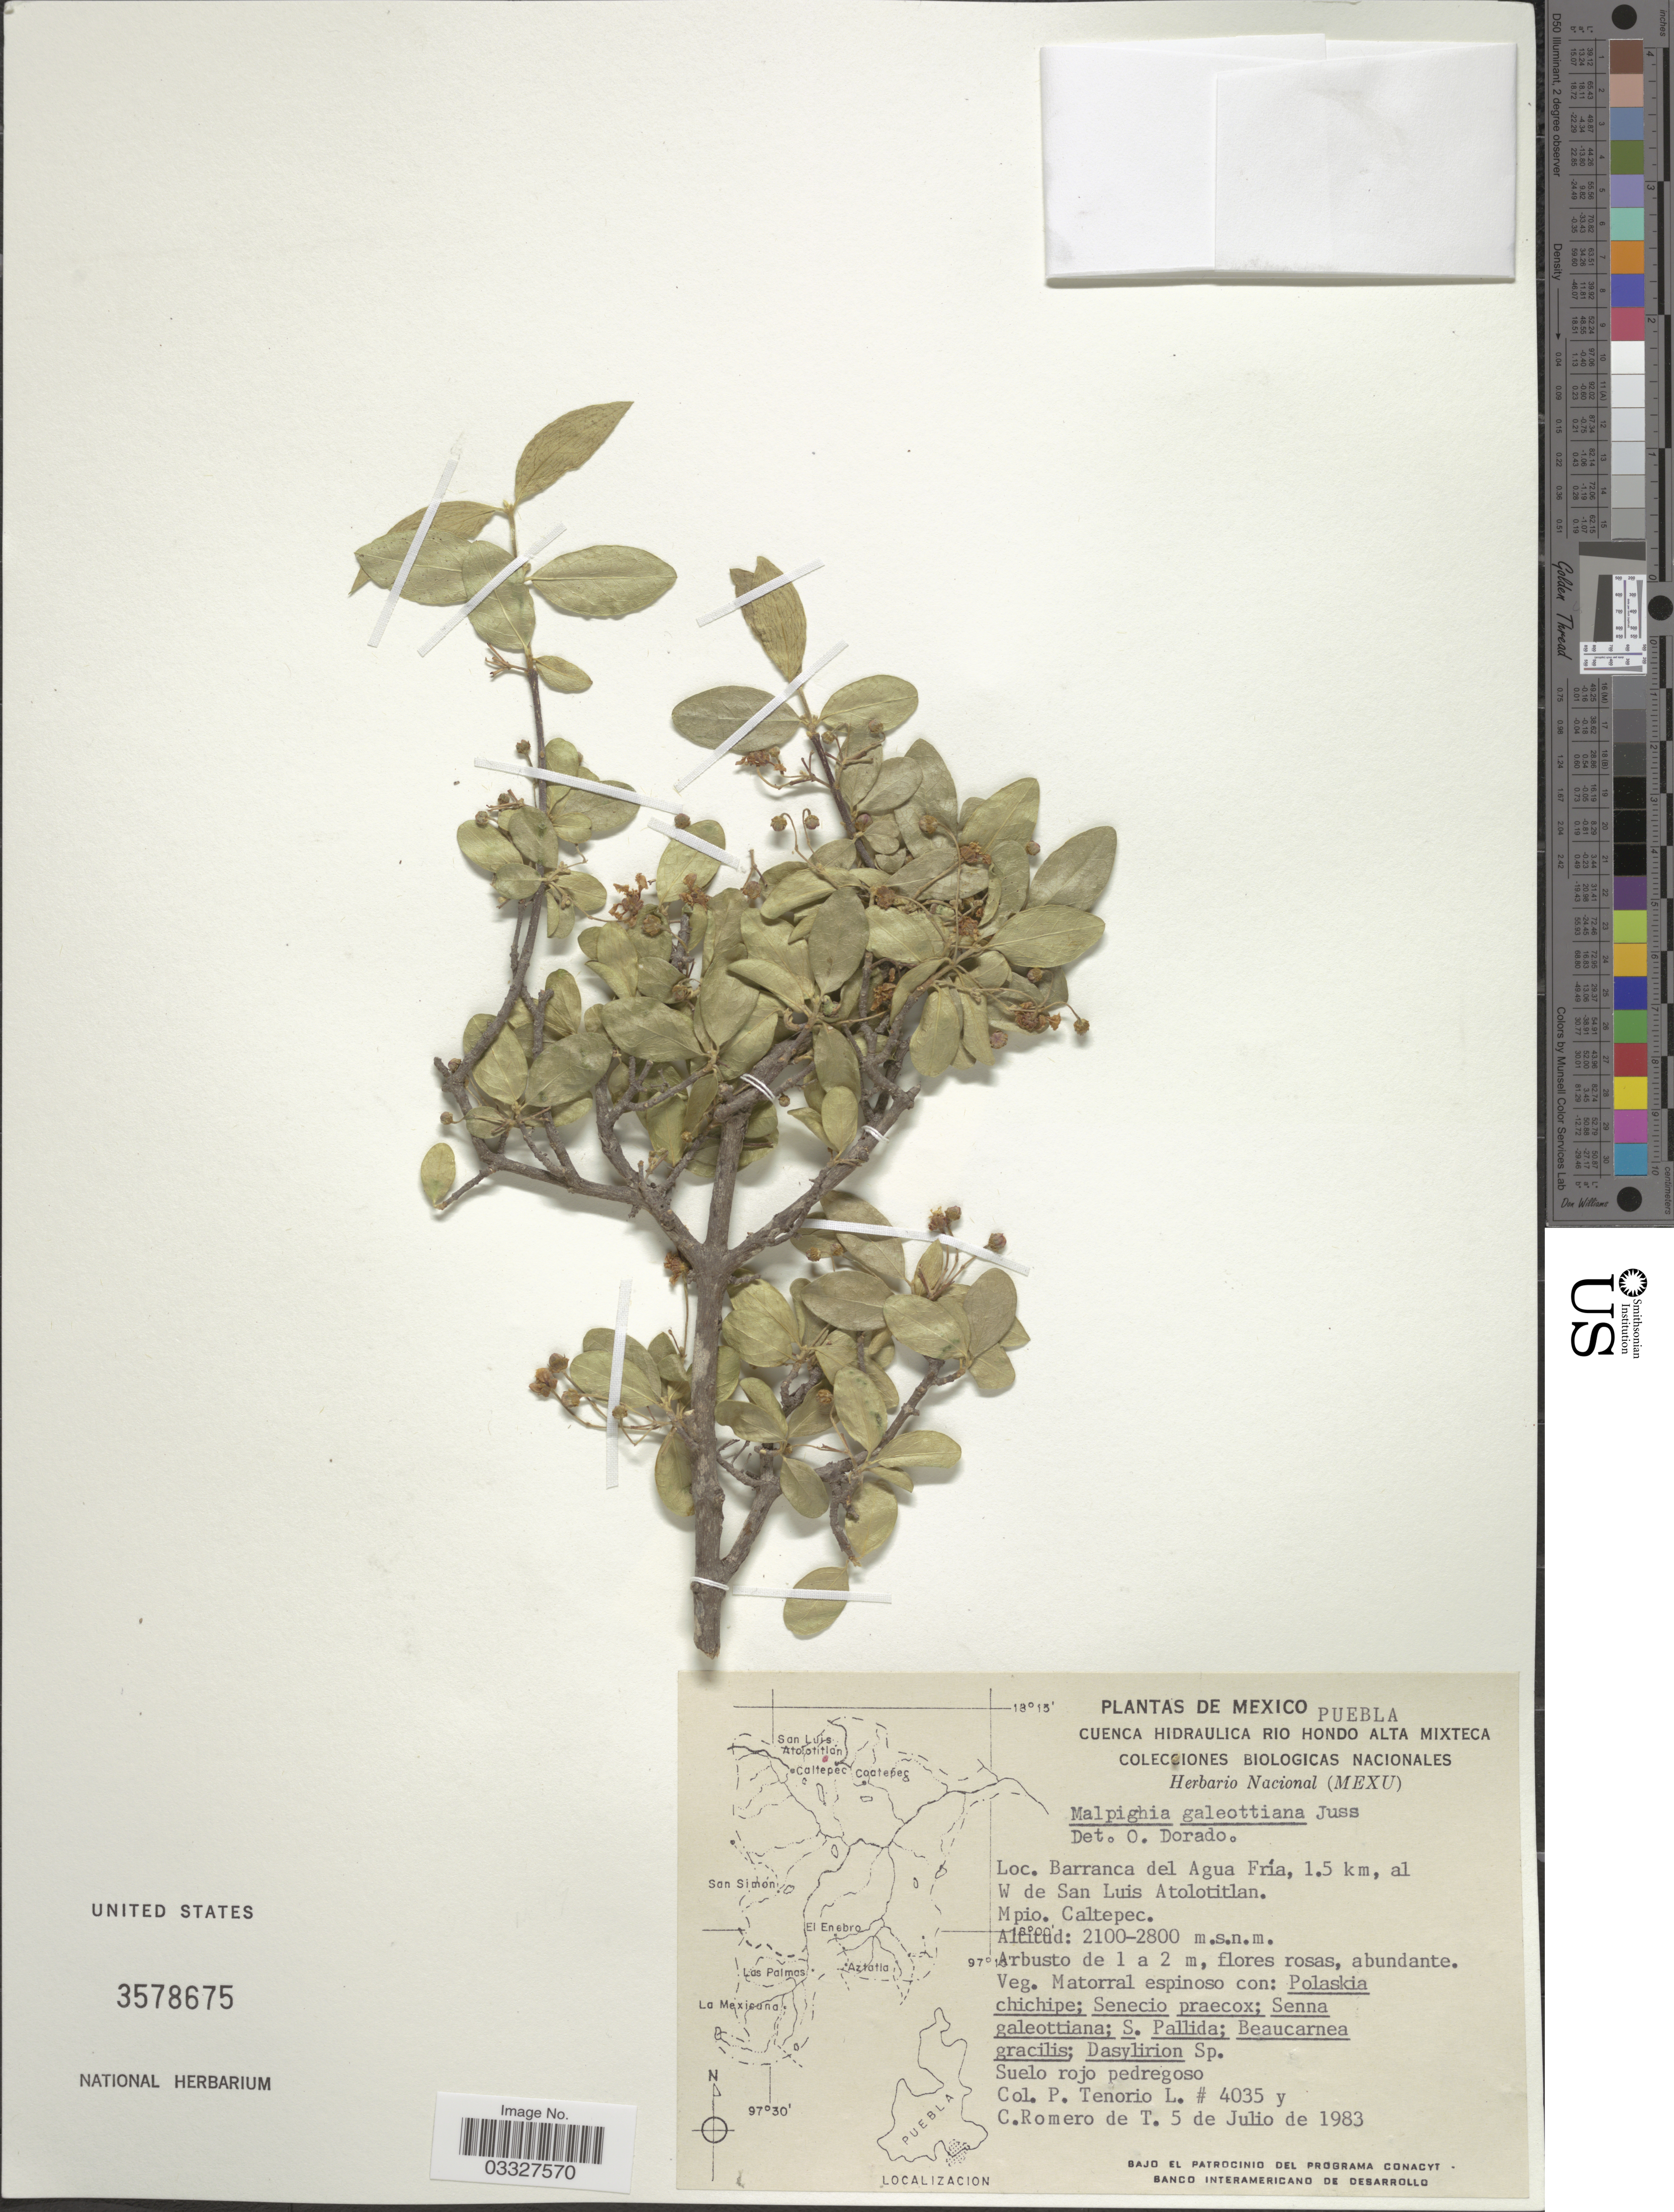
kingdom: Plantae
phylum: Tracheophyta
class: Magnoliopsida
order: Malpighiales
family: Malpighiaceae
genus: Malpighia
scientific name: Malpighia galeottiana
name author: A. Juss.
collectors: P. Tenorio L. & C. Romero de T.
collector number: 4035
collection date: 1983-07-05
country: Mexico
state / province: Puebla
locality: Cuenca Hidraulica Rio Hondo Atla Mixteca. Barranca del Agua Fría, 1.5 km, al W de San Luis Atolotitlan. Mpio. Caltepec.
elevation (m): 2100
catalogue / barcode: US 3578675